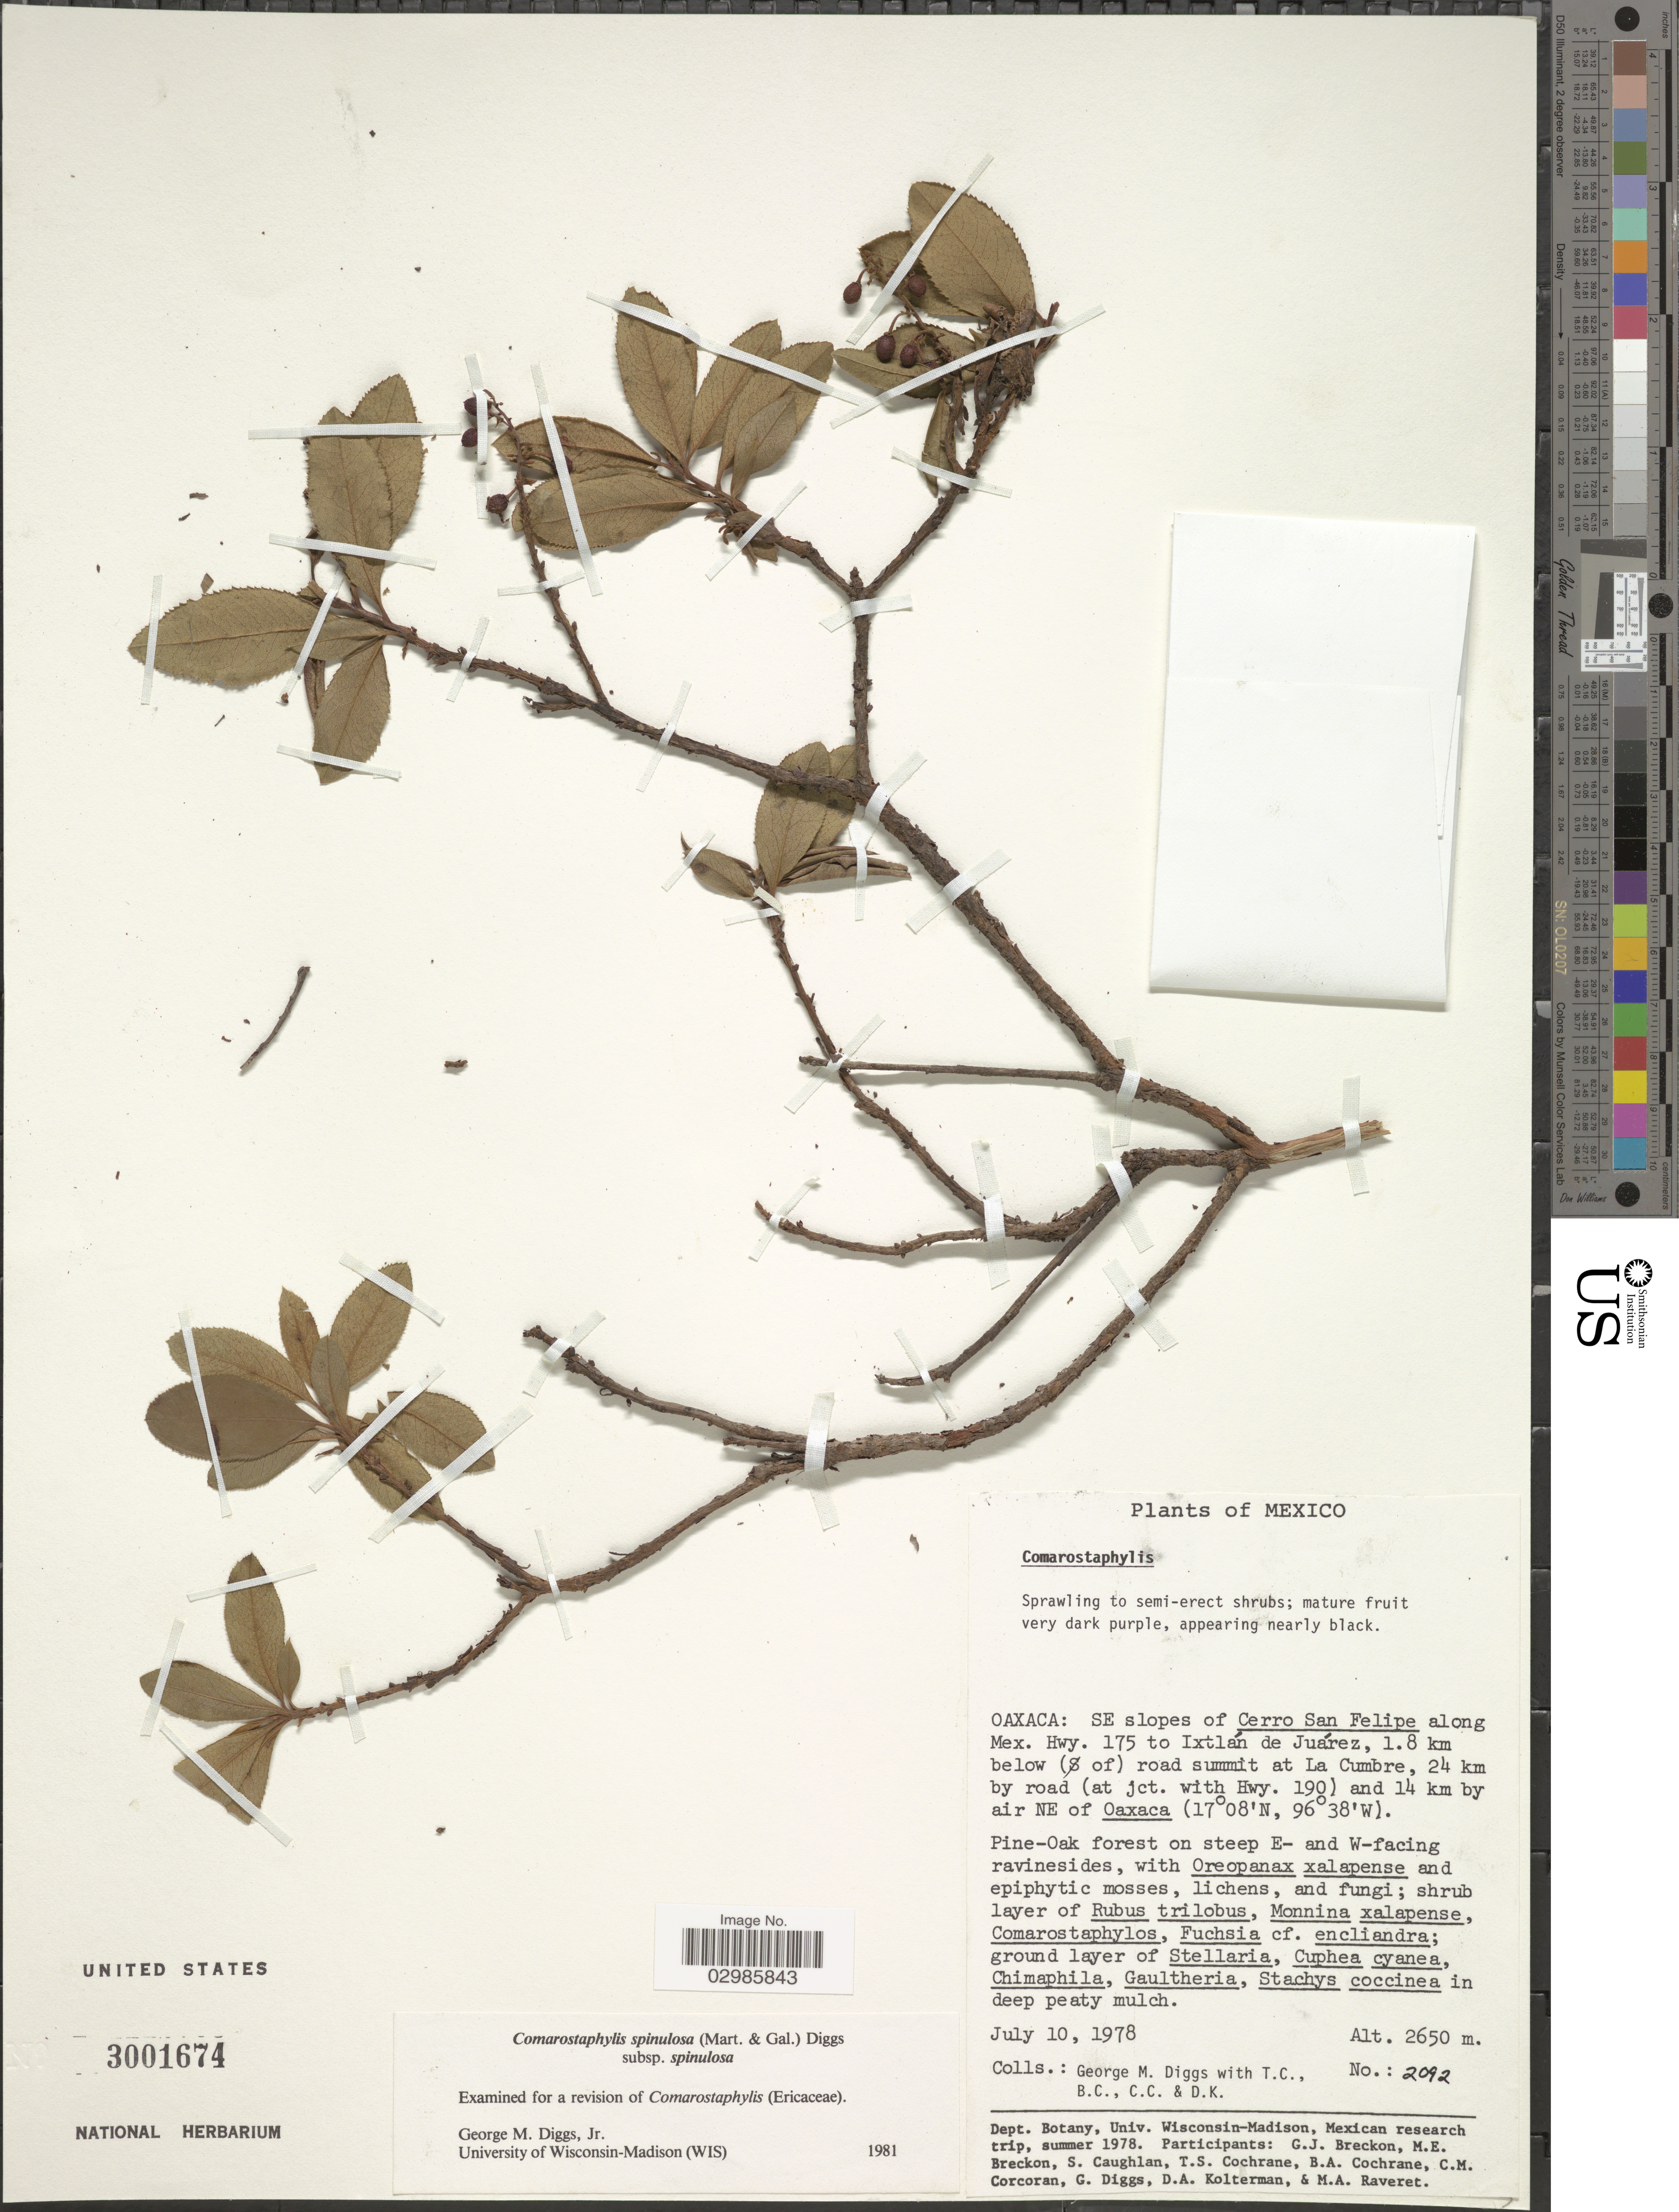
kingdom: Plantae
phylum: Tracheophyta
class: Magnoliopsida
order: Ericales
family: Ericaceae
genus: Comarostaphylis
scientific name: Comarostaphylis spinulosa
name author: (M. Martens & Galeotti) Diggs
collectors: G. Diggs, T. S. Cochrane, B. Cochrane, D. Kolterman & et al.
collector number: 2092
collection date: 1978-07-10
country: Mexico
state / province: Oaxaca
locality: SE slopes of Cerro San Felipe along Mex. Hwy. 175 to Ixtlán de Juárez, 1.8 km below (of) road summit at La Cumbre, 24 km by road (at jct. with Hwy. 190) and 14 km by air NE of Oaxaca.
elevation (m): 2650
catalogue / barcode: US 3001674